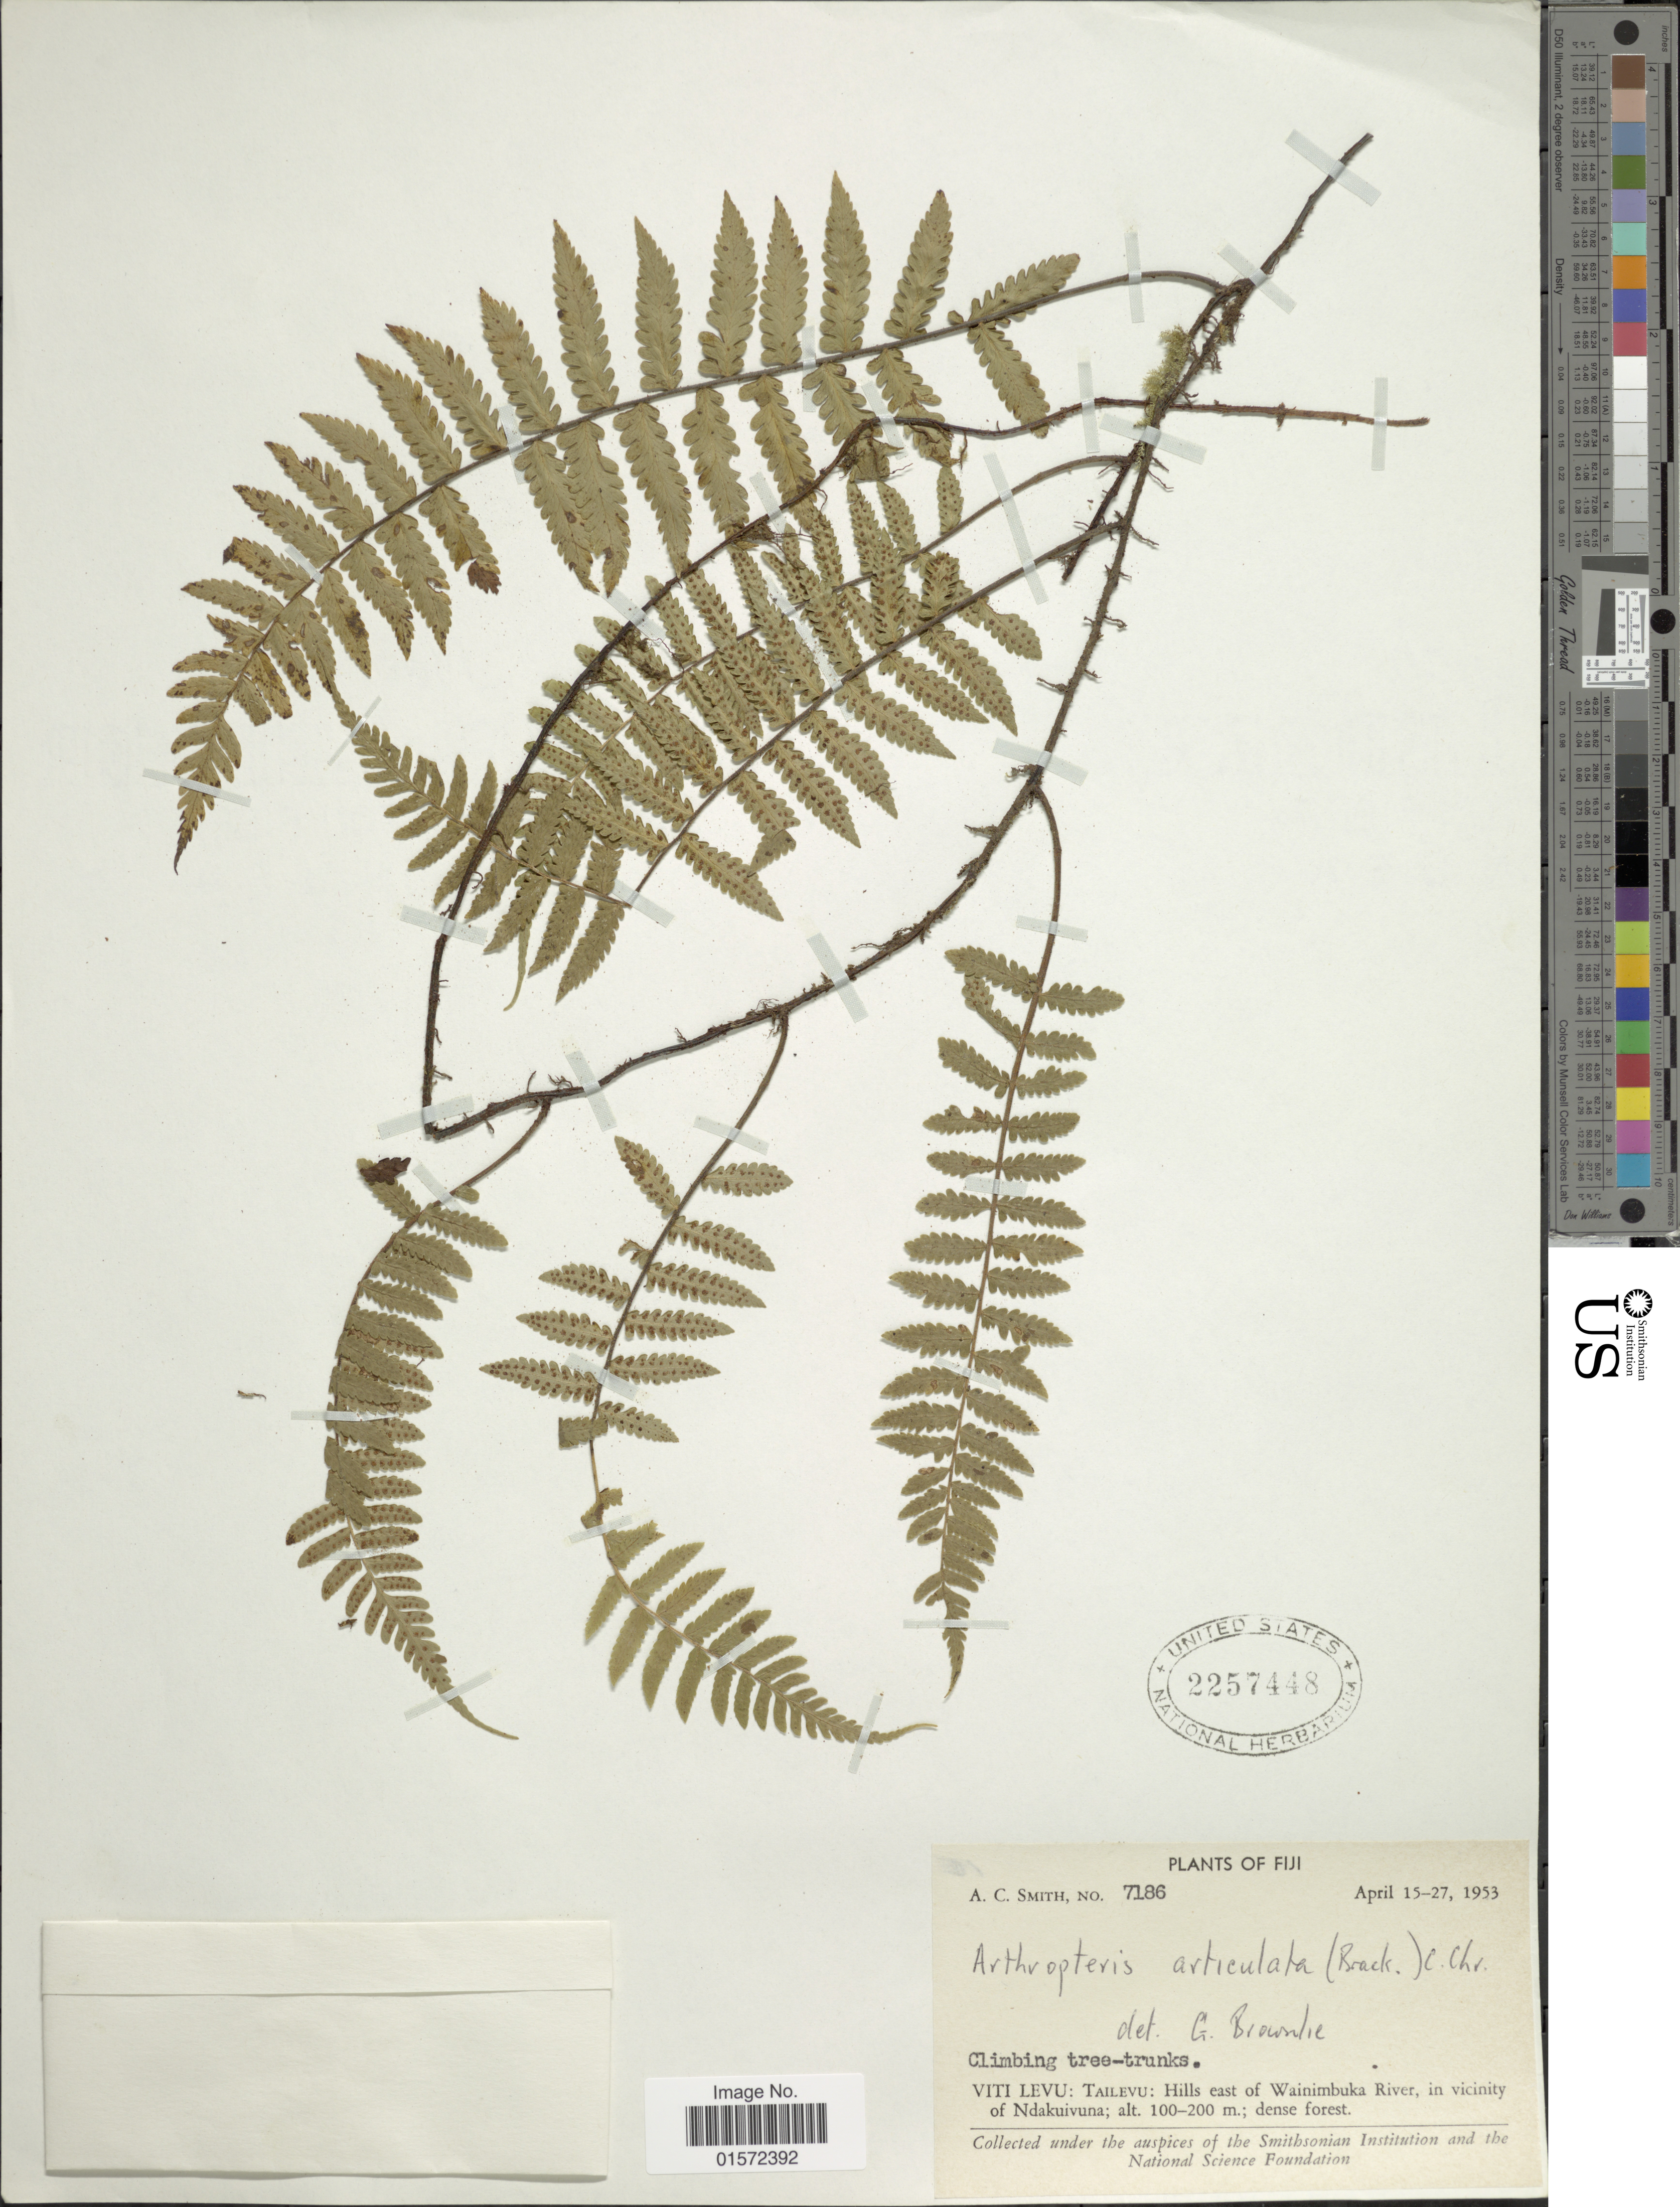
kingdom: Plantae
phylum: Tracheophyta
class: Polypodiopsida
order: Polypodiales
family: Tectariaceae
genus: Arthropteris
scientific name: Arthropteris articulata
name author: (Brack.) C. Chr.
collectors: A. C. Smith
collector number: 7186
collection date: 1953-04-15/1953-04-27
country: Fiji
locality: Fiji, Viti Levu: Tailevu: Hills east of Wainimbuka river, in vicinity of Ndakuivuna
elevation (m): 100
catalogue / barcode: US 2257448